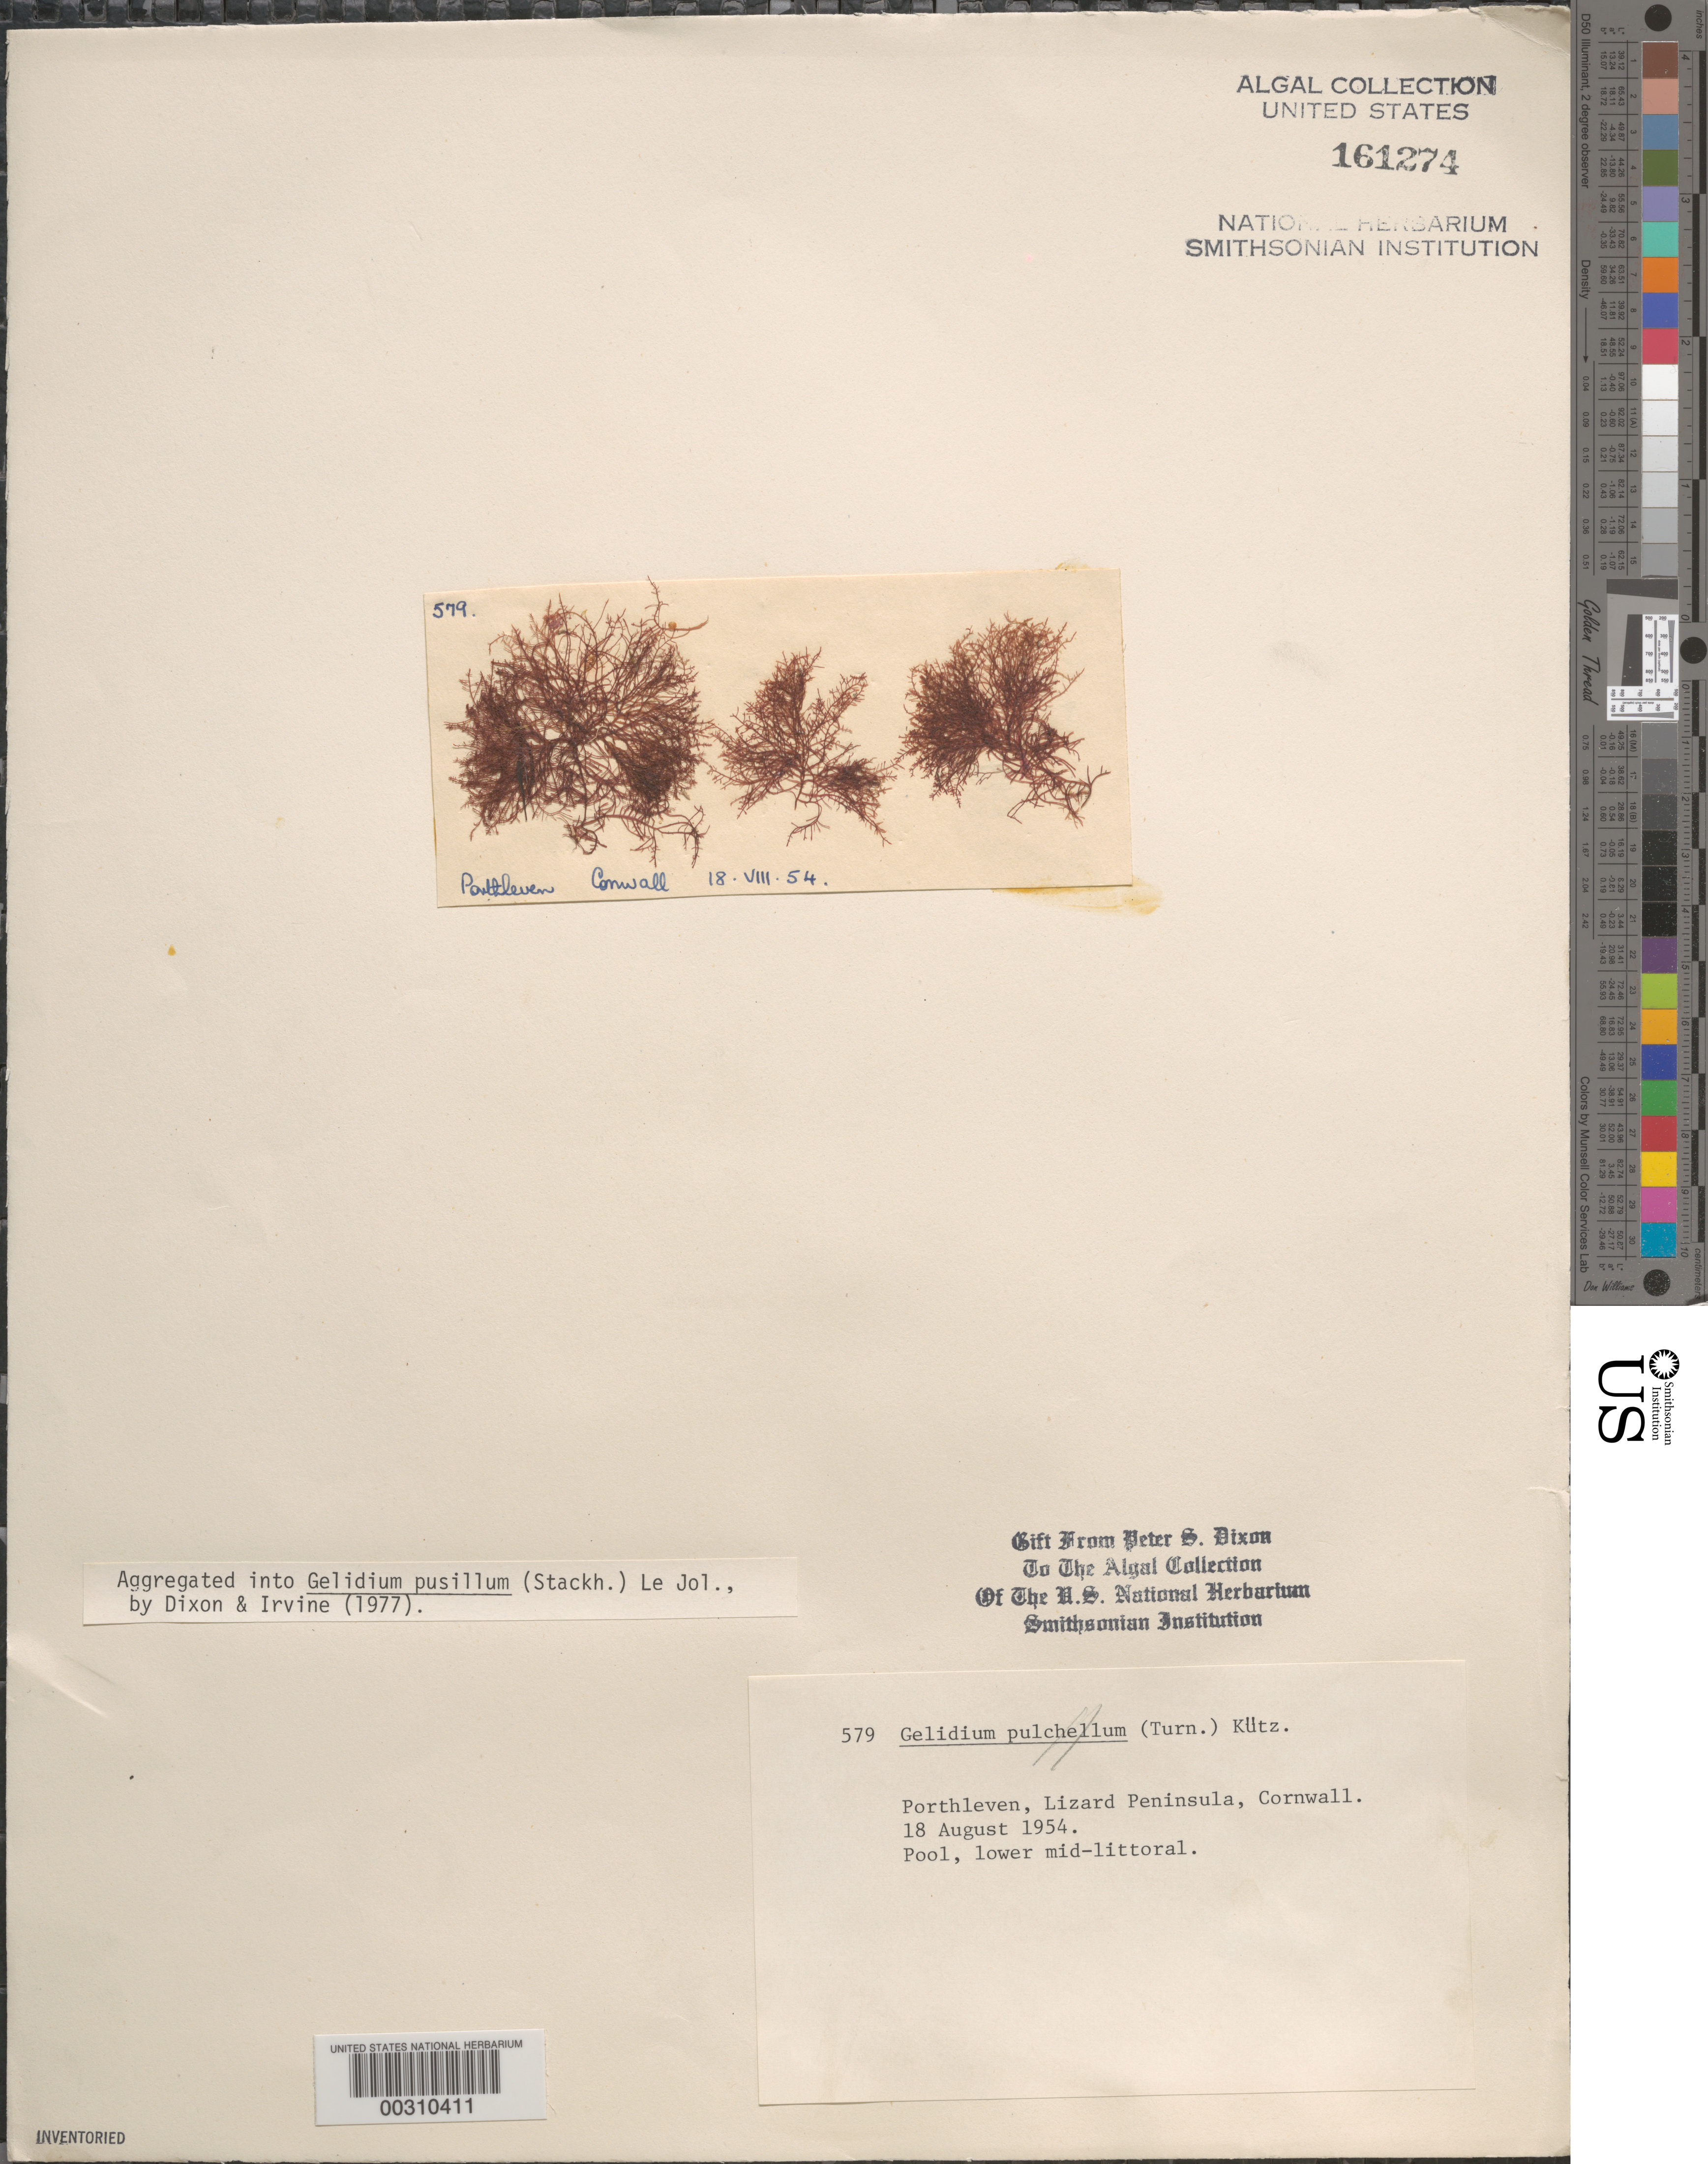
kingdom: Plantae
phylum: Rhodophyta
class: Florideophyceae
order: Gelidiales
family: Gelidiaceae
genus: Gelidium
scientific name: Gelidium pusillum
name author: (Stackh.) Le Jol.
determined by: Dixon, P. S.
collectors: P. S. Dixon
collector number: PSD 579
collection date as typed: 18 Aug 1954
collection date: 1954-08-18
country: United Kingdom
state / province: England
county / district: Cornwall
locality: Porthleven Harbor, Lizard Peninsula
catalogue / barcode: US 161274